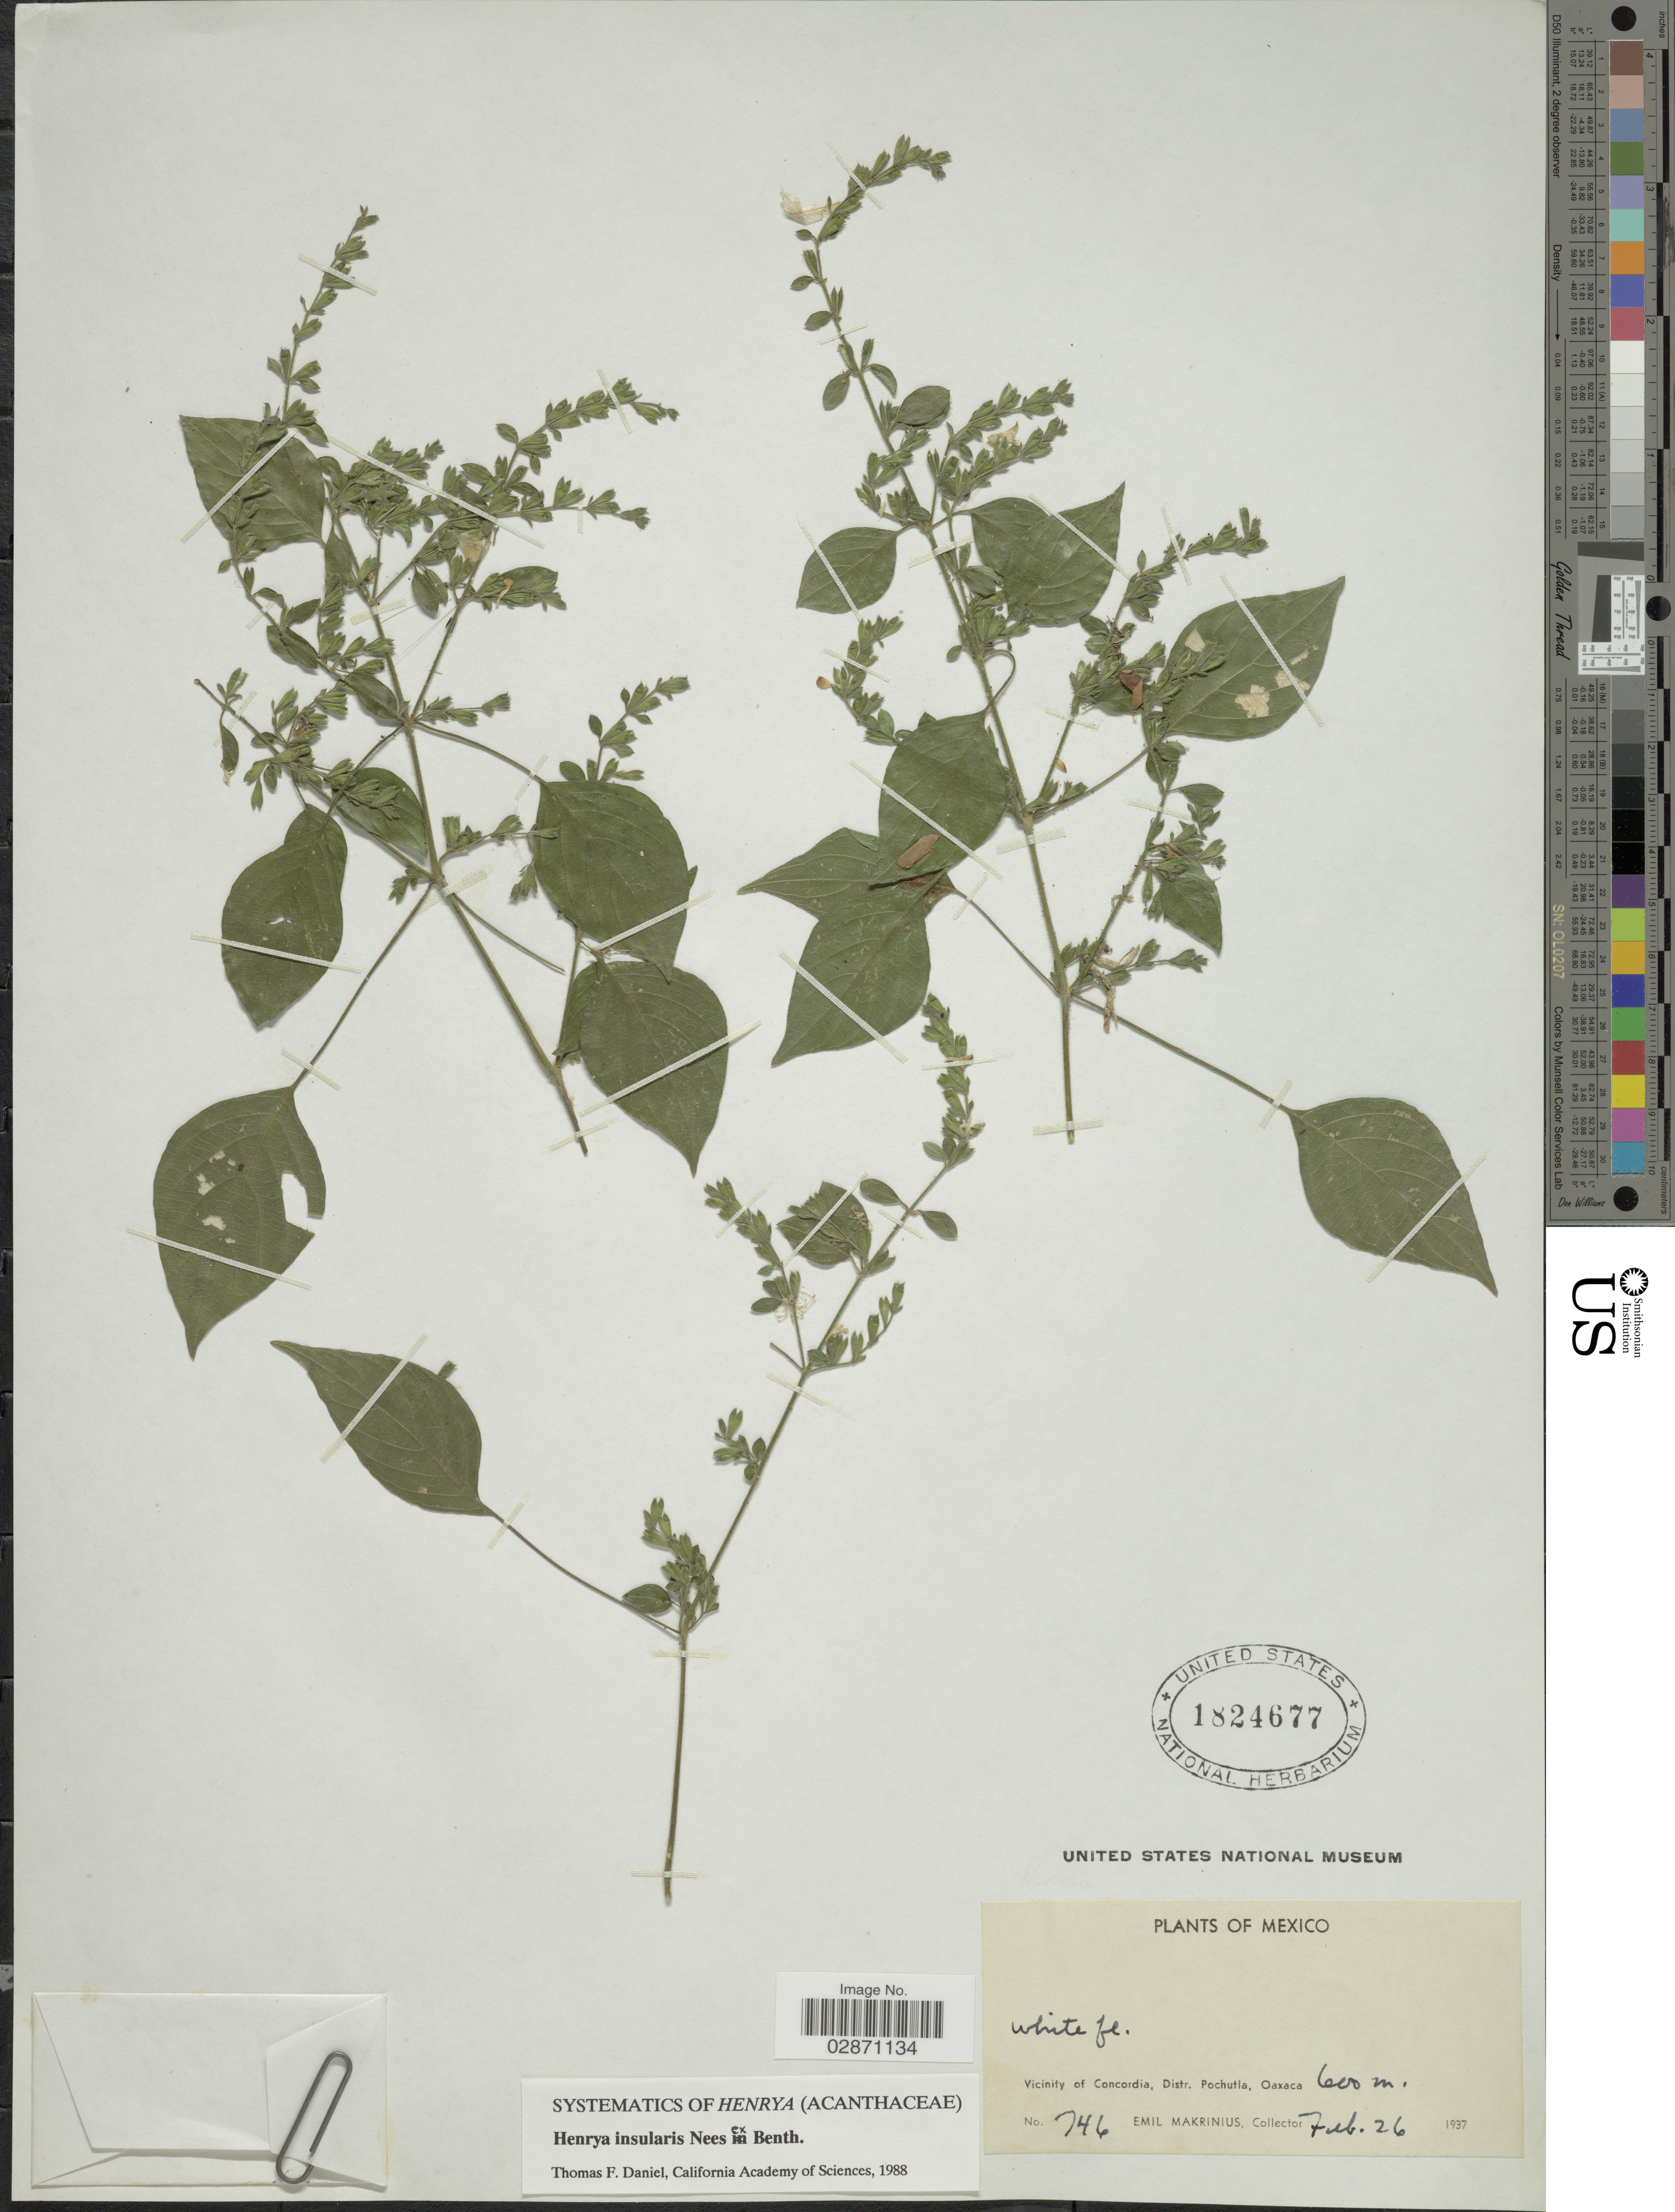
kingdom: Plantae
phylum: Tracheophyta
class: Magnoliopsida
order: Lamiales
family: Acanthaceae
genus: Henrya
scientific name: Henrya insularis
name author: Nees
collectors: E. Makrinius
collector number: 746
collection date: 1937-02-26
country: Mexico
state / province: Oaxaca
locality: Vicinity of Concordia, Distr. Pochutla.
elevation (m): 600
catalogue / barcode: US 1824677